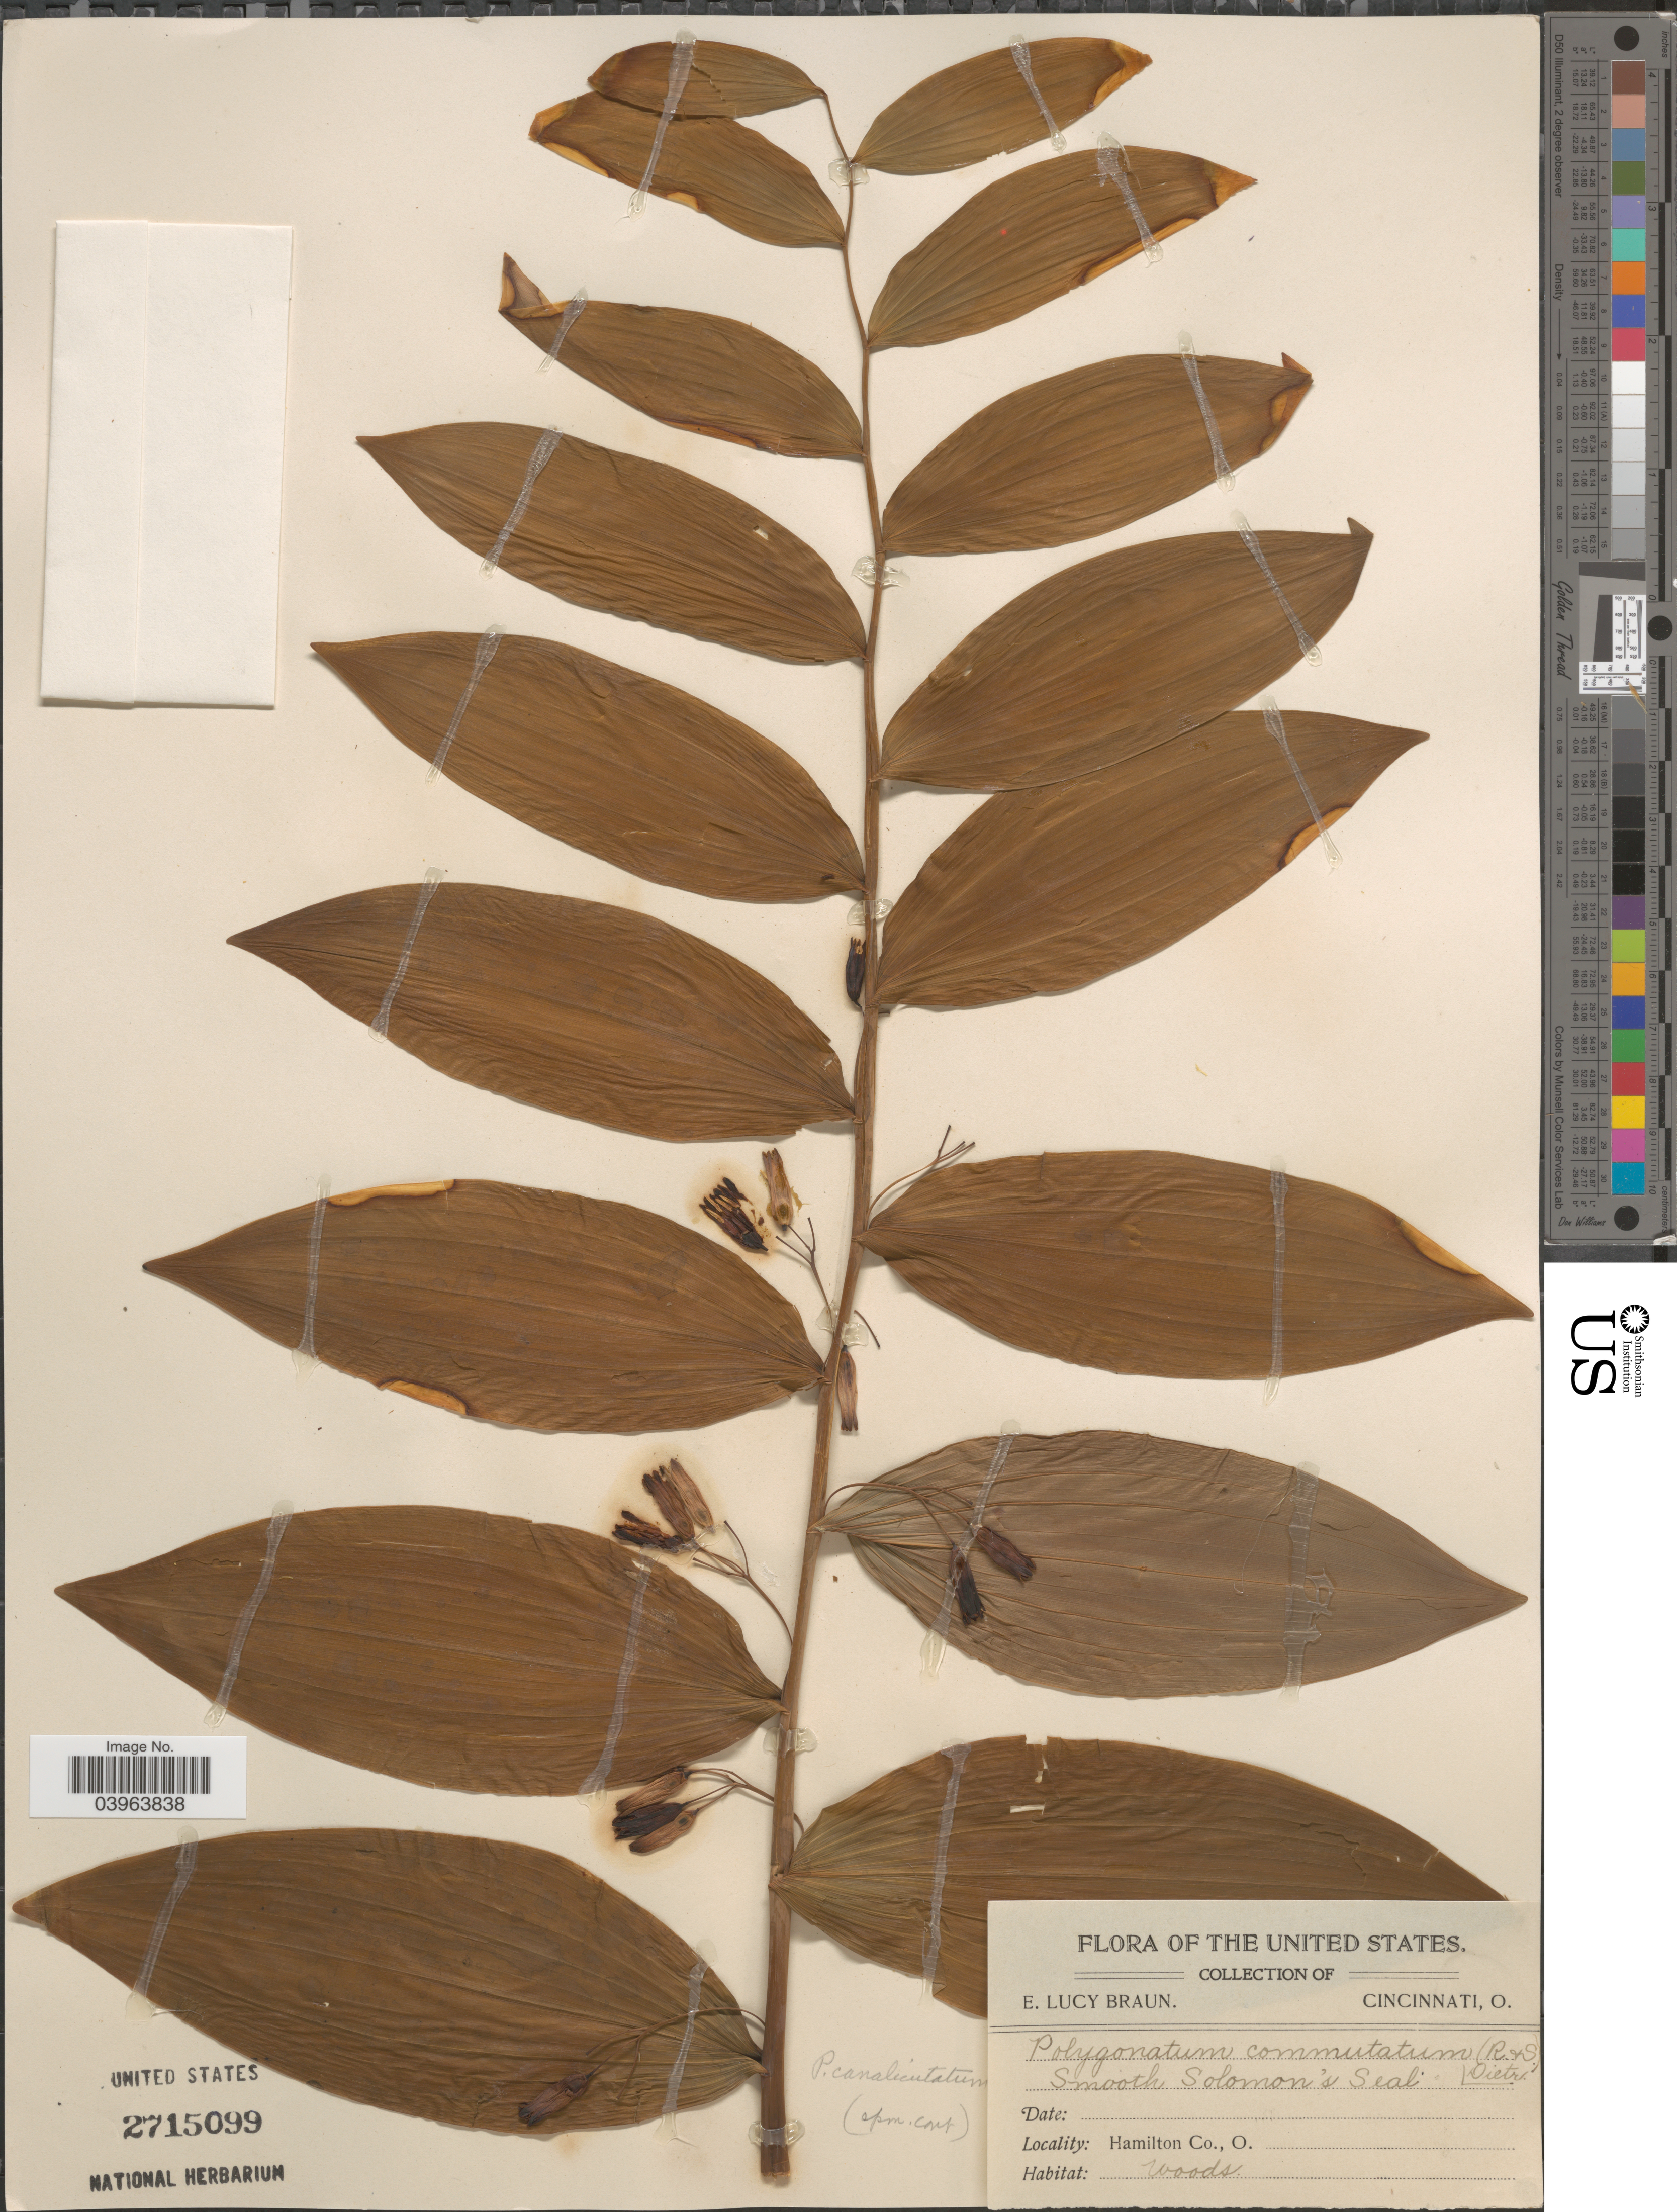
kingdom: Plantae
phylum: Tracheophyta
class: Liliopsida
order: Asparagales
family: Asparagaceae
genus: Polygonatum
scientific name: Polygonatum commutatum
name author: (Schult. f.) A. Dietr.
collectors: E. L. Braun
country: United States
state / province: Ohio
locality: Hamilton Co.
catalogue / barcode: US 2715099